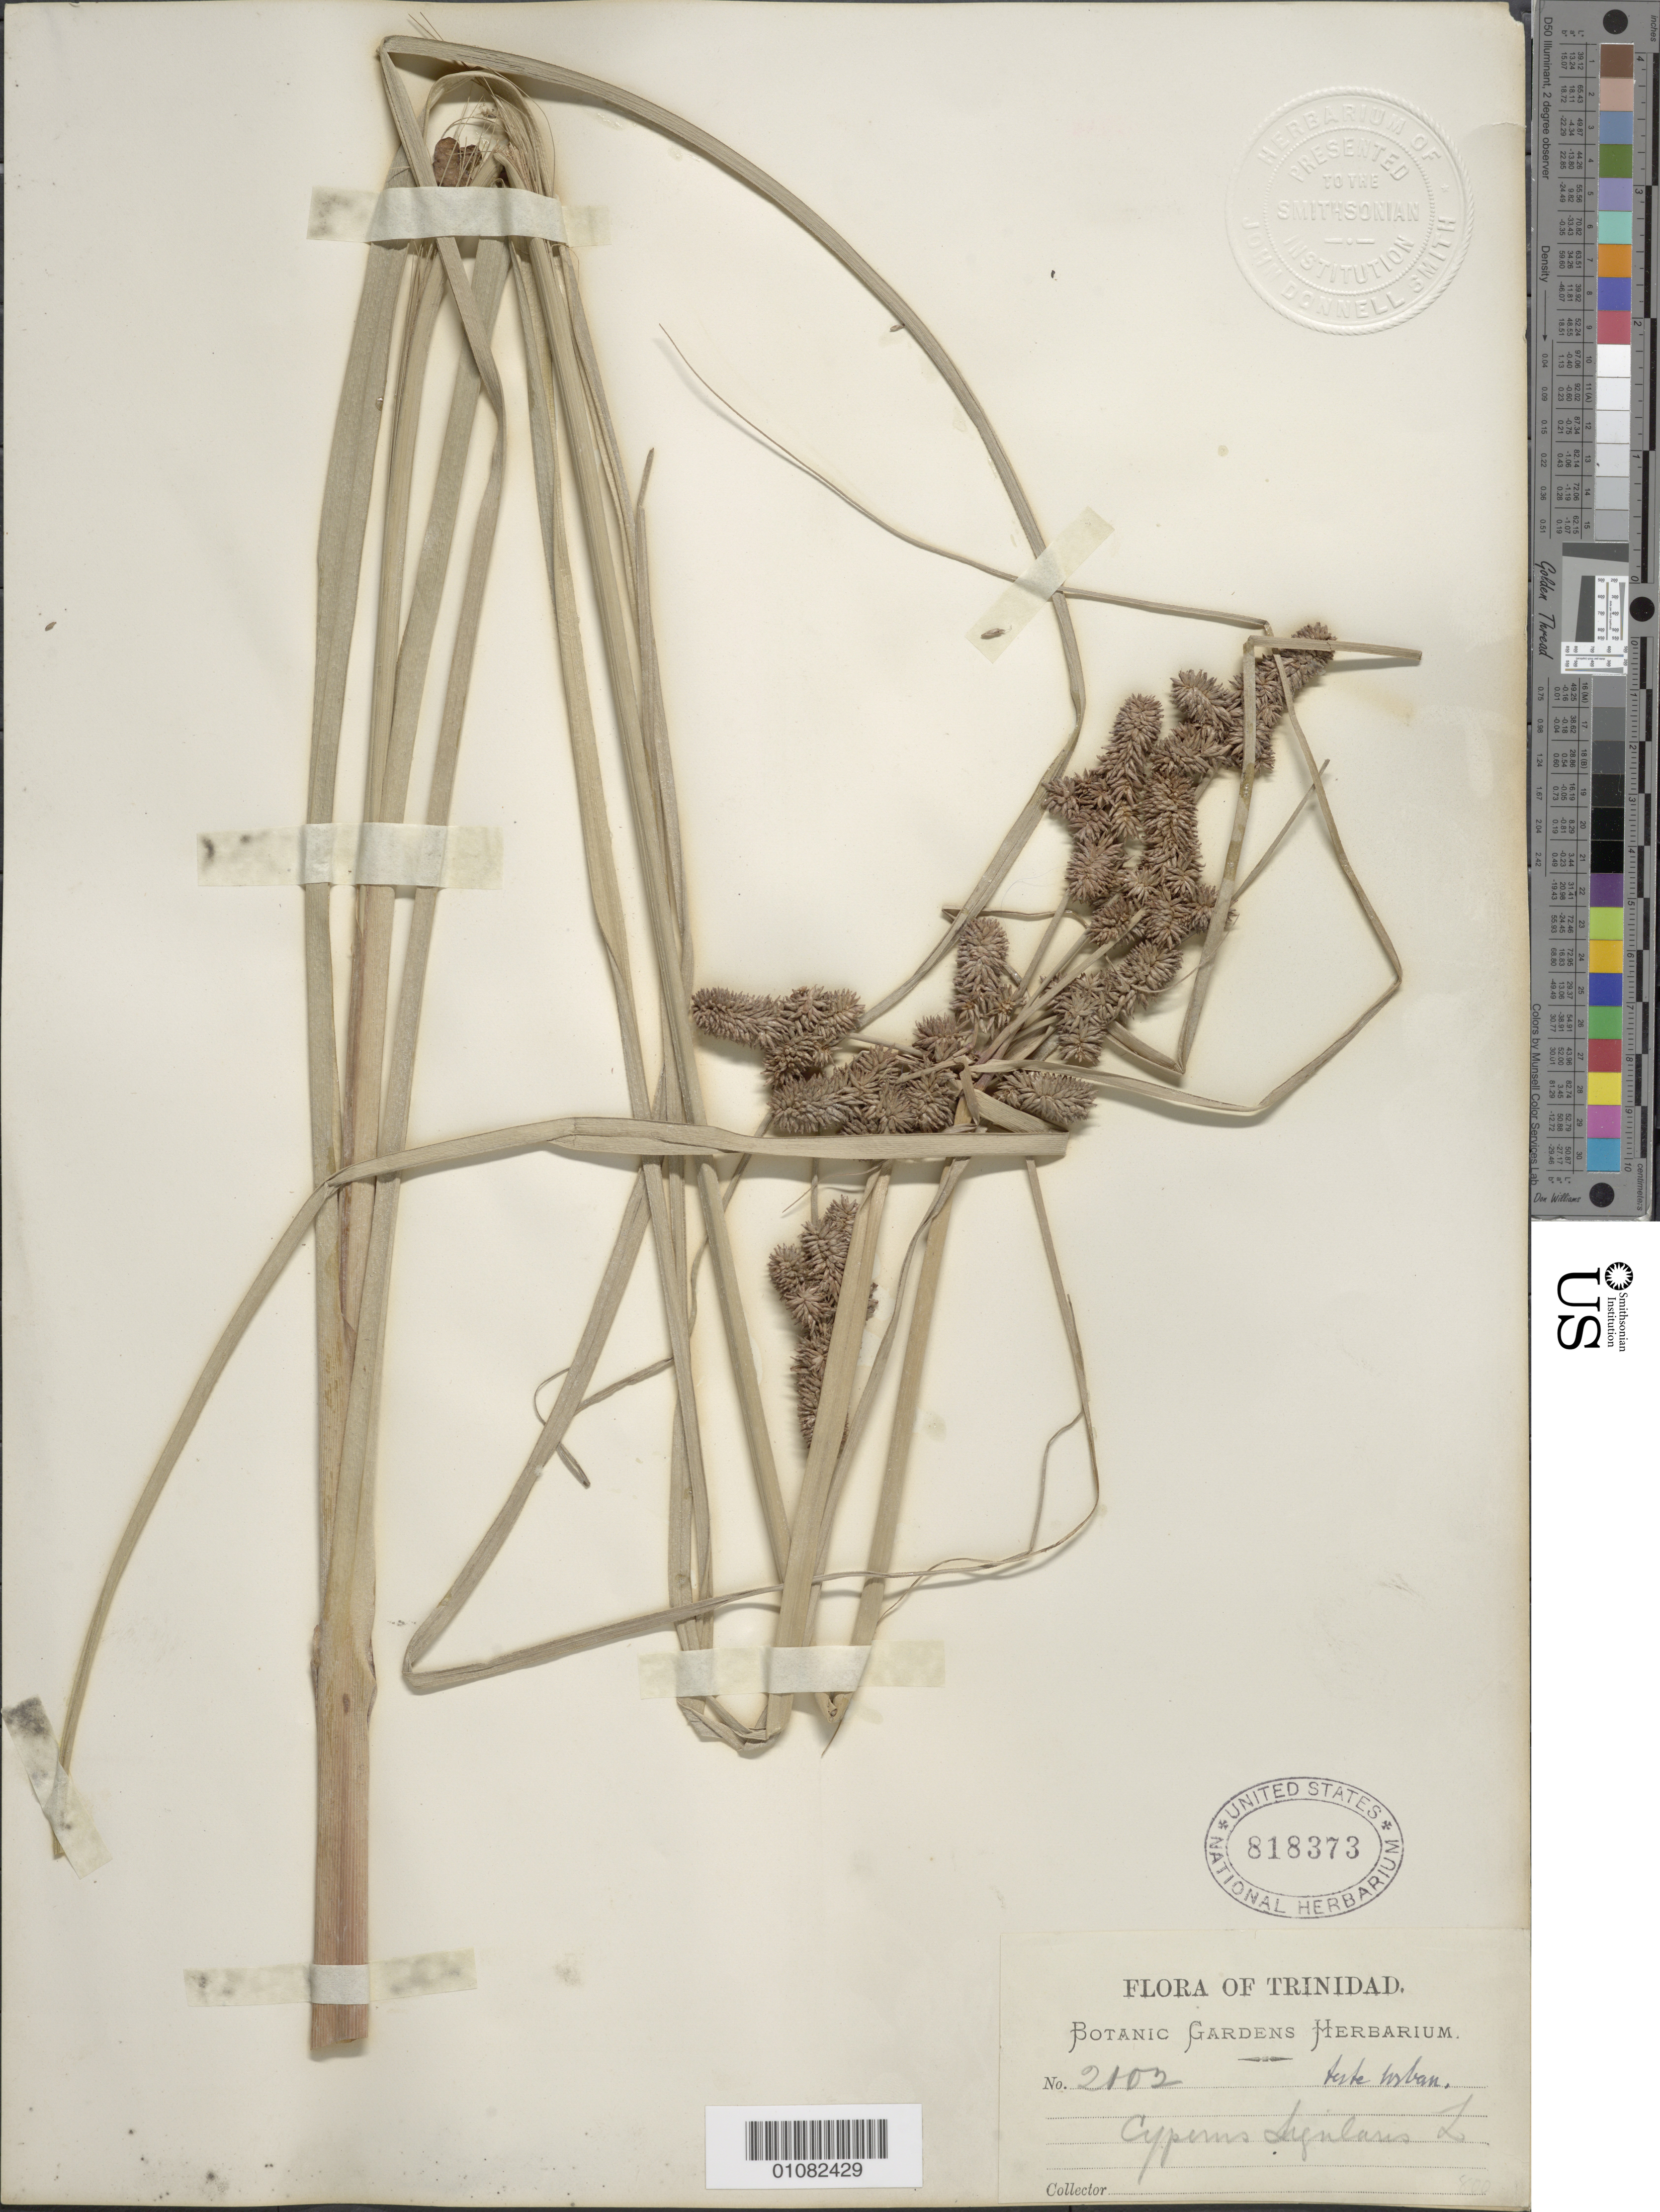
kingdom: Plantae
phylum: Tracheophyta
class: Liliopsida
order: Poales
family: Cyperaceae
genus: Cyperus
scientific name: Cyperus ligularis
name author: L.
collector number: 2103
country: Trinidad and Tobago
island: Trinidad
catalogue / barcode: US 818373